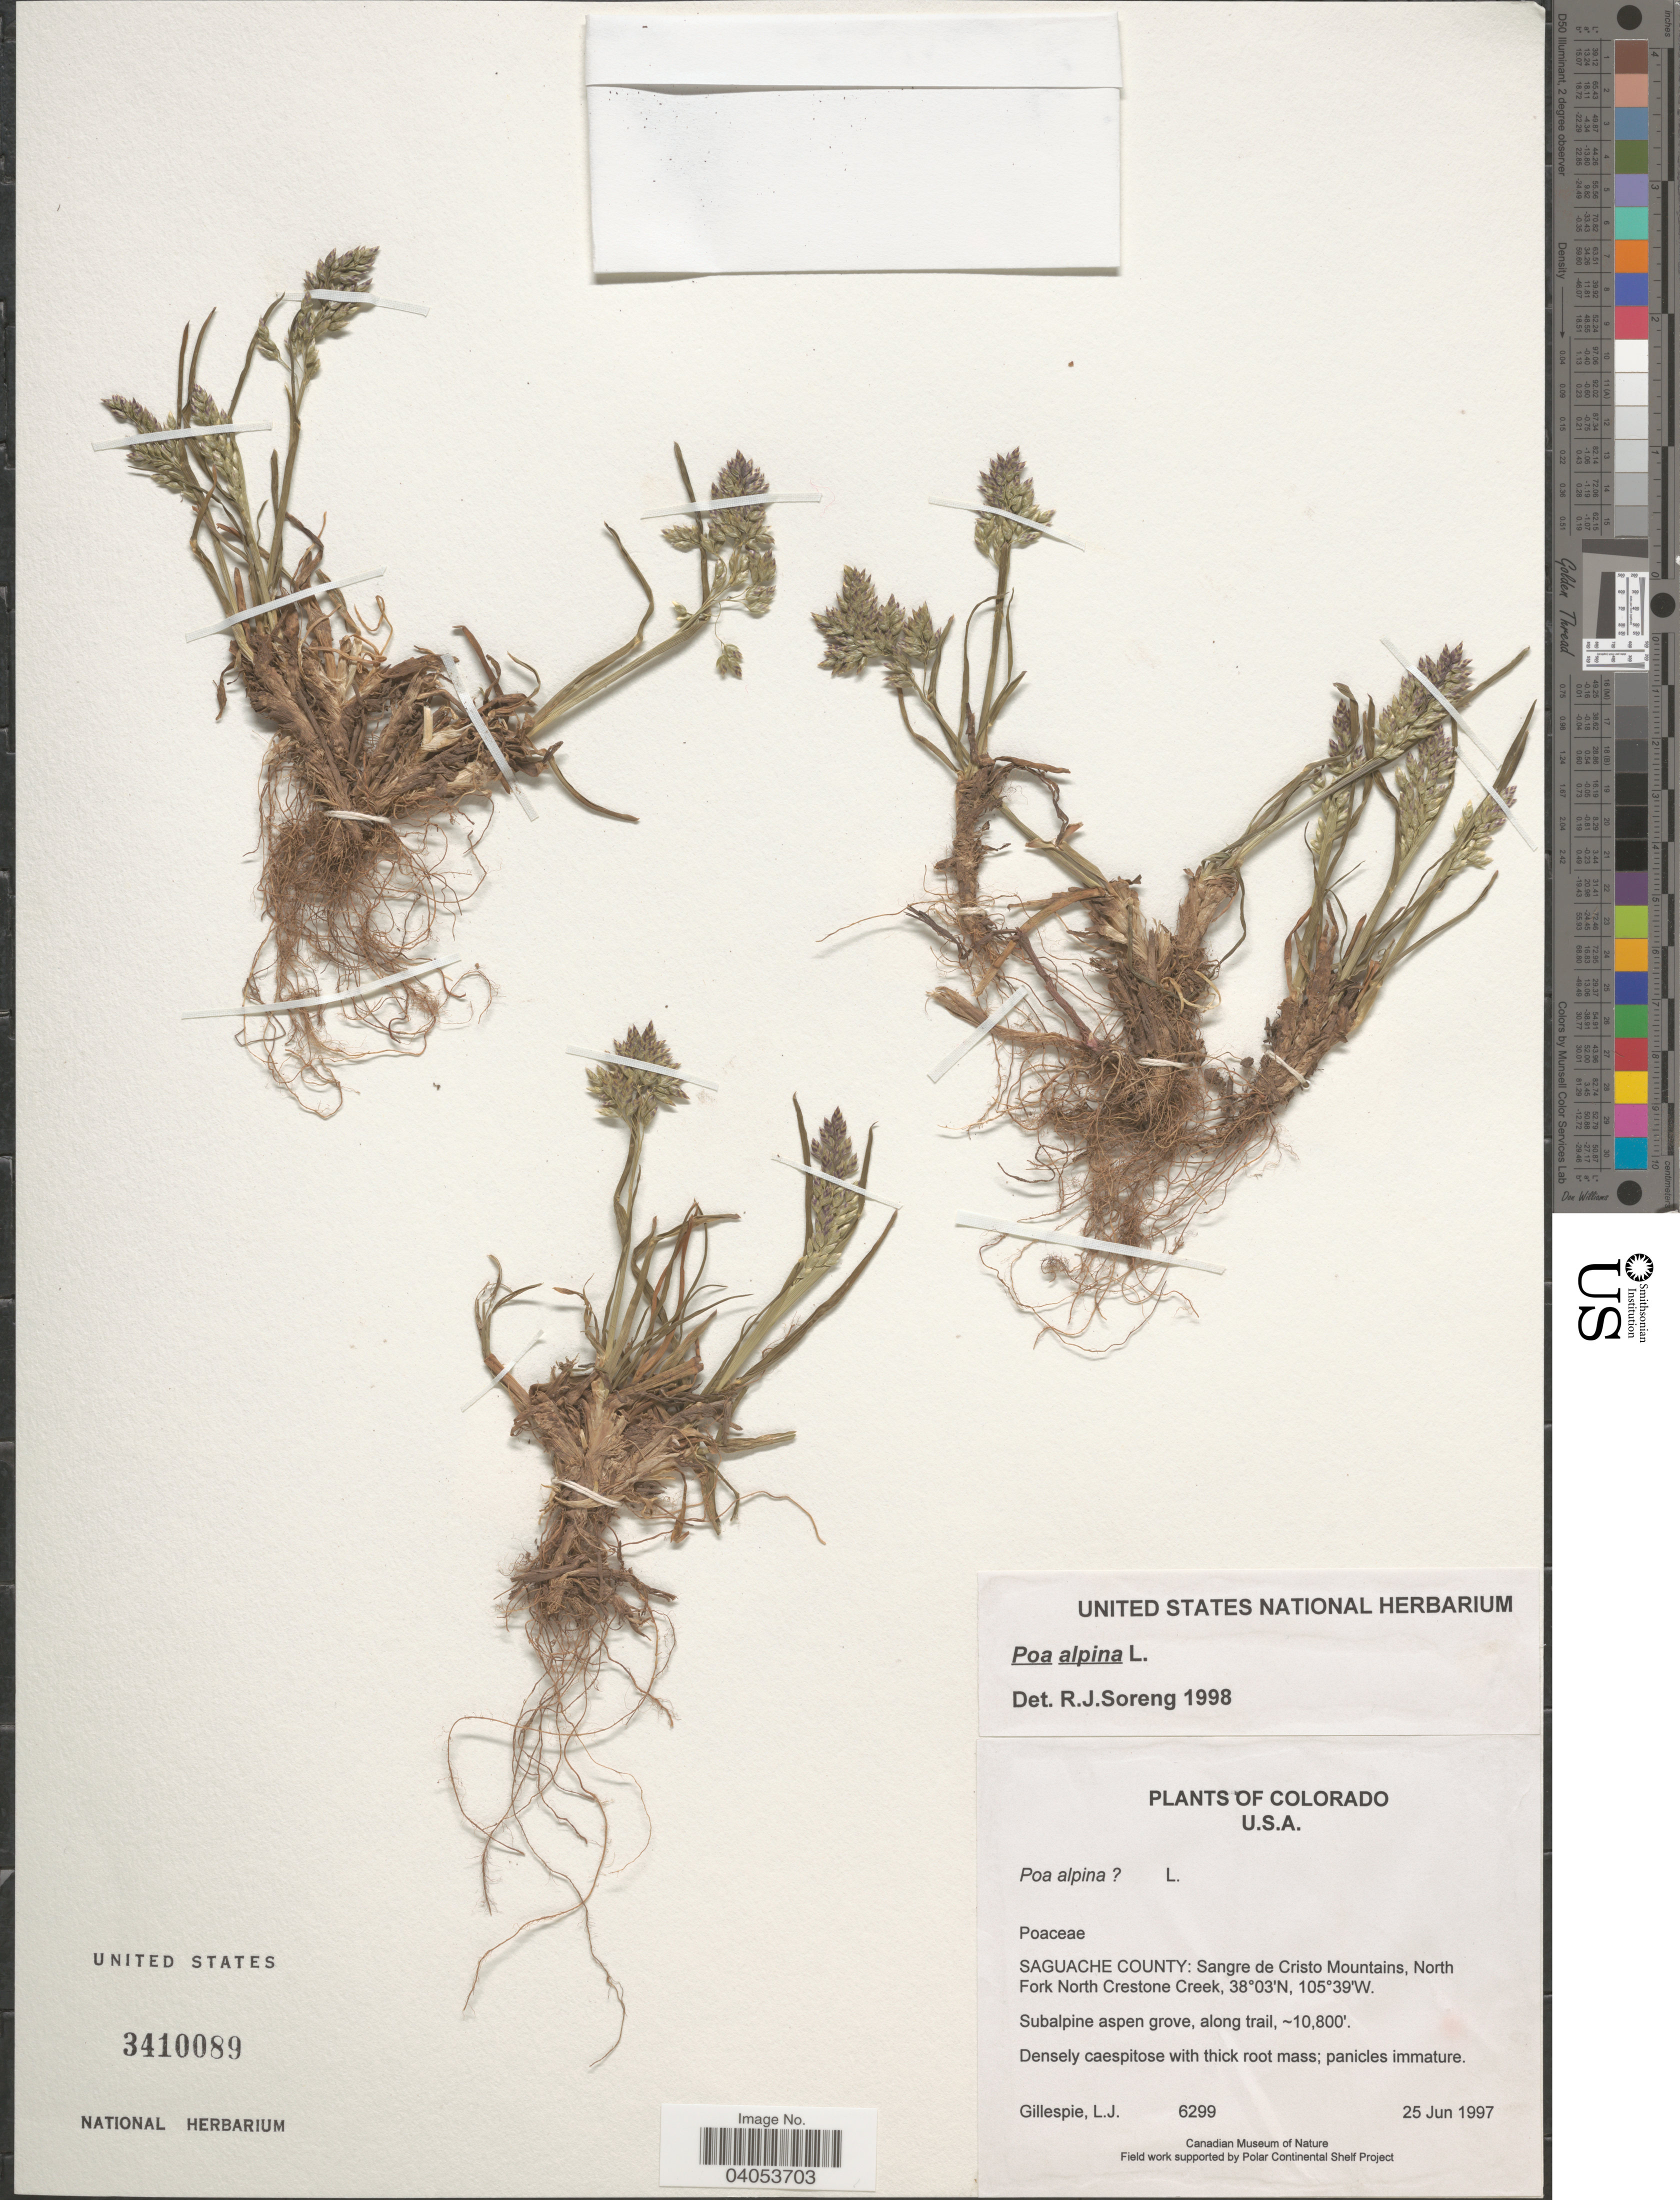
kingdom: Plantae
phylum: Tracheophyta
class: Liliopsida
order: Poales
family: Poaceae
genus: Poa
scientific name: Poa alpina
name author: L.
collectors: L. Gillespie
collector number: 6299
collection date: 1997-06-25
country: United States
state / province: Colorado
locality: Saguache County: Sangre de Cristo Mountains, North Fork North Crestone Creek.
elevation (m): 3292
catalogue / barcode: US 3410089